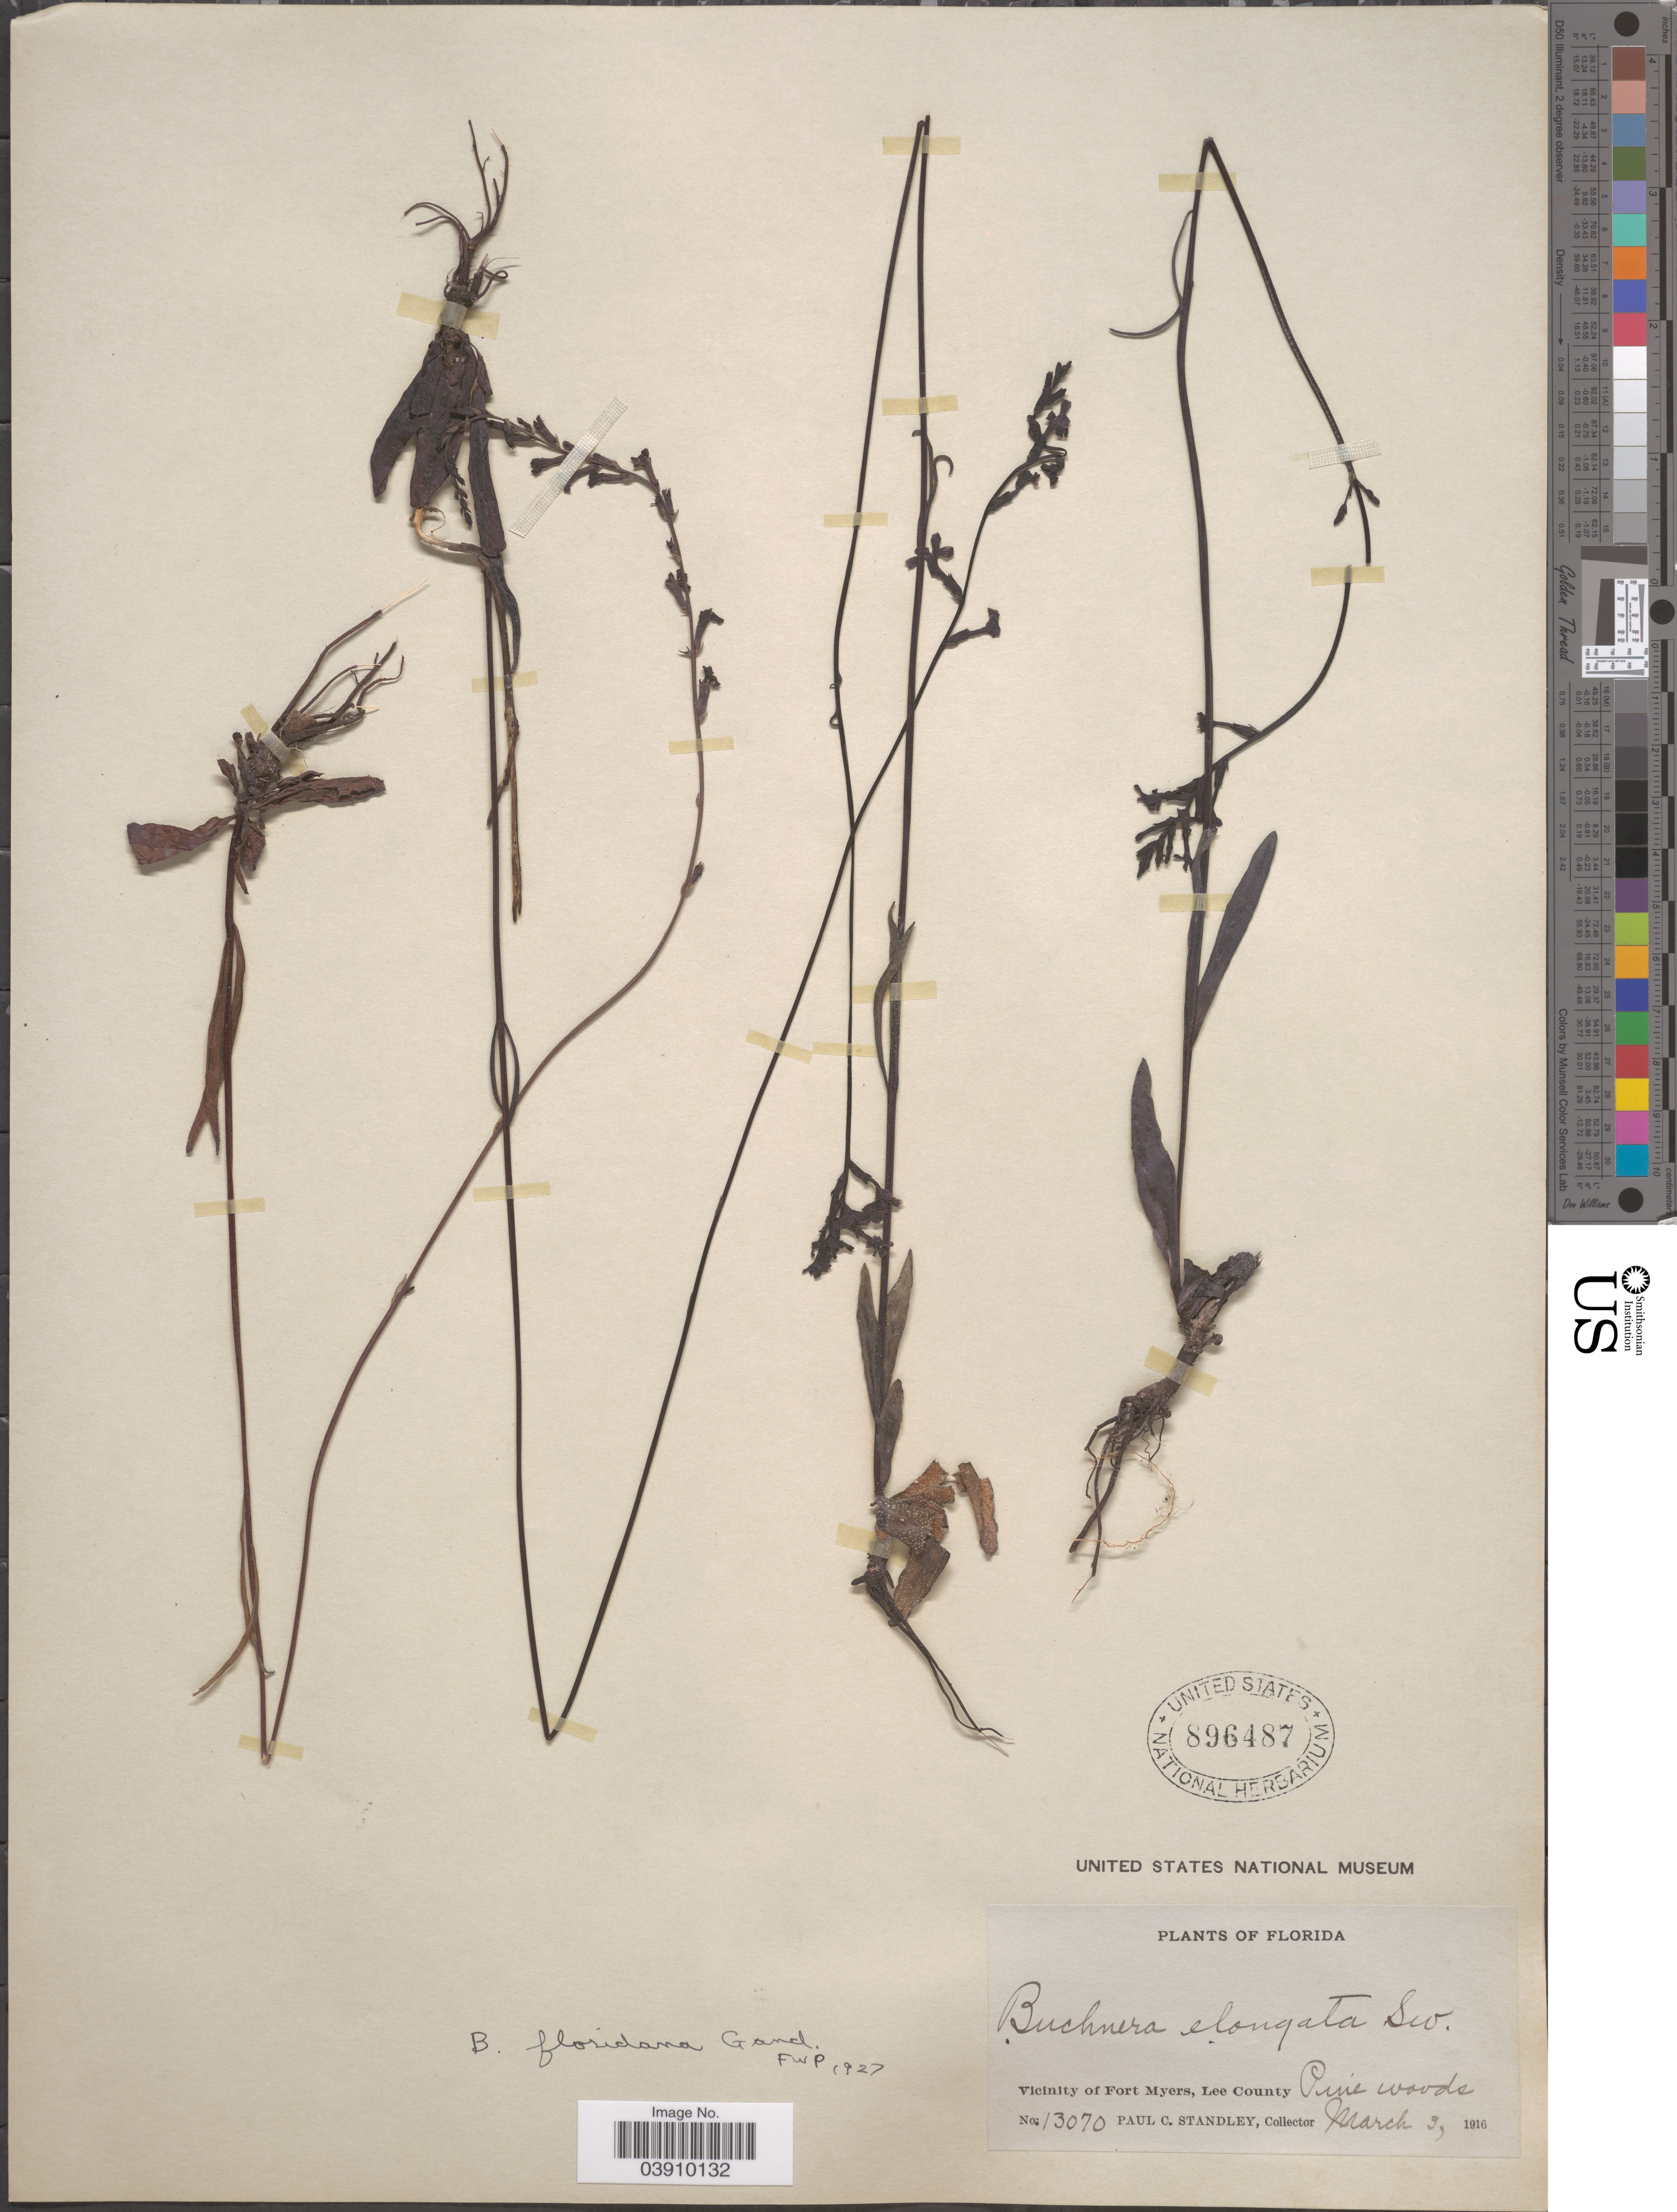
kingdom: Plantae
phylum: Tracheophyta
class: Magnoliopsida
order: Lamiales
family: Orobanchaceae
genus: Buchnera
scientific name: Buchnera floridana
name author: Gand.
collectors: P. C. Standley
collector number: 13070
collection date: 1916-03-03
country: United States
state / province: Florida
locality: Vicinity of Fort Myers, Lee County.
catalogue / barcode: US 896487